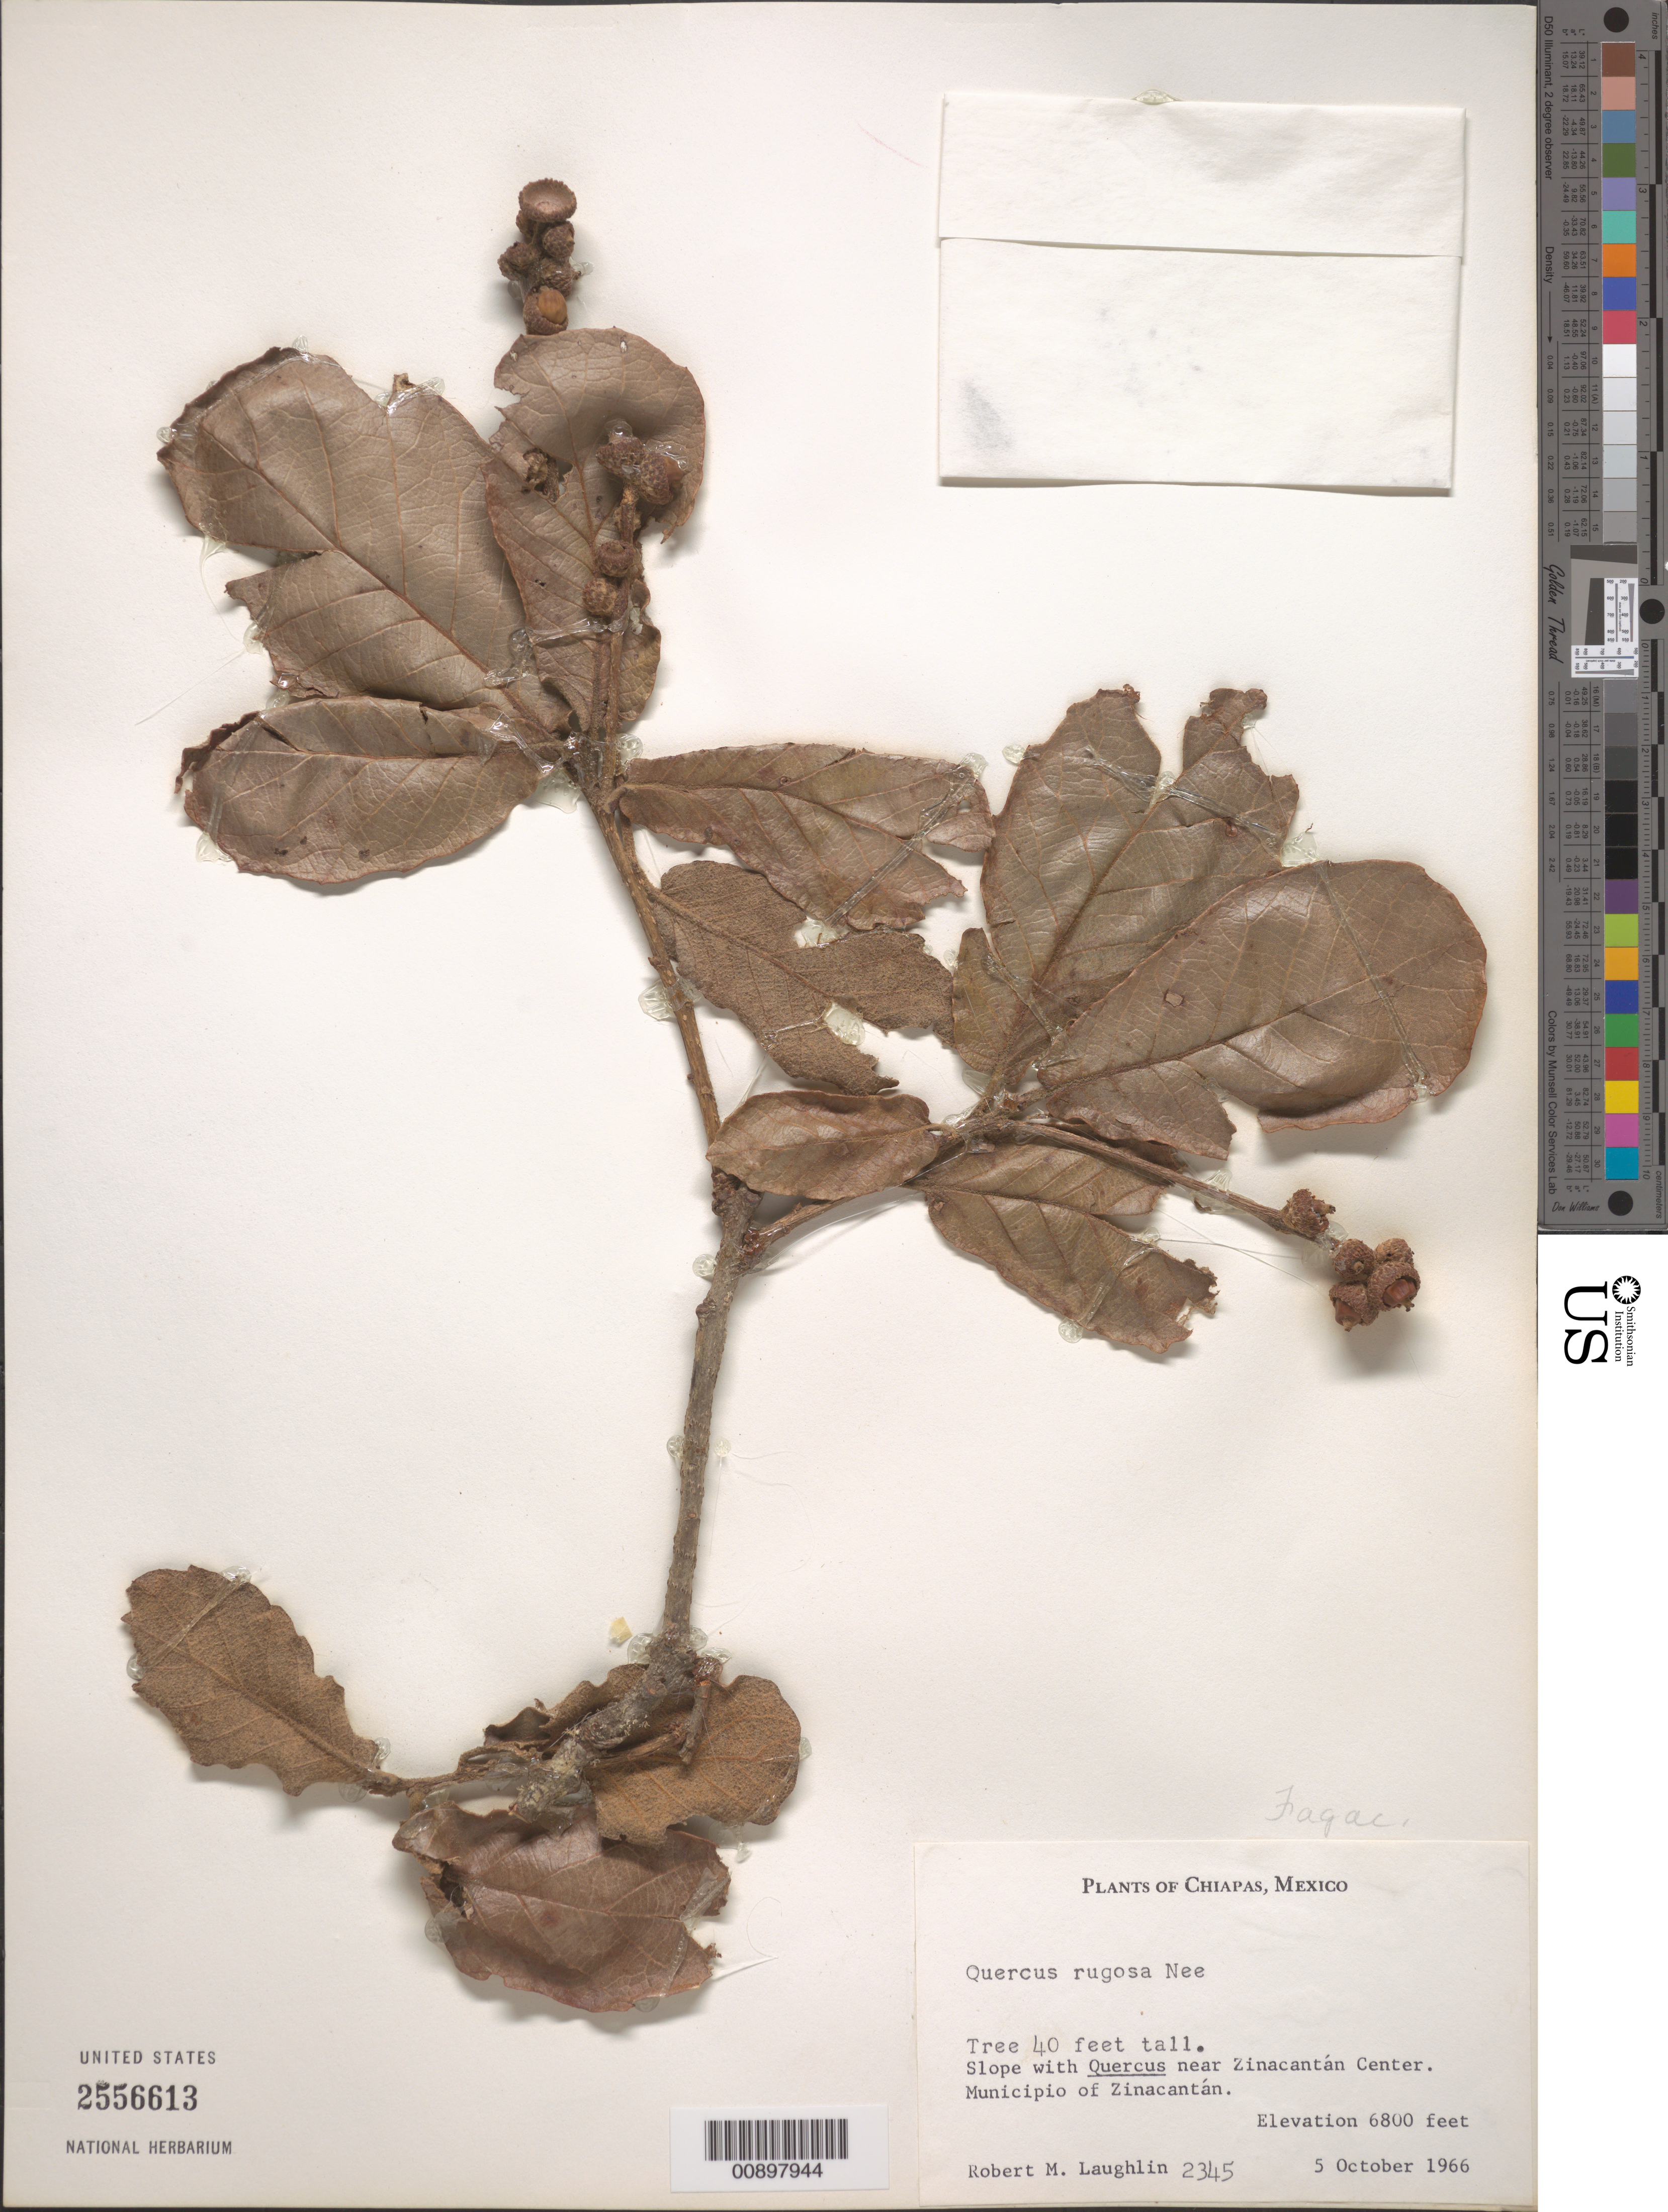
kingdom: Plantae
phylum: Tracheophyta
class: Magnoliopsida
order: Fagales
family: Fagaceae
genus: Quercus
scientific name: Quercus rugosa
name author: Née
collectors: R. M. Laughlin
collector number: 2345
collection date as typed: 05 Oct 1966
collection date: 1966-10-05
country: Mexico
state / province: Chiapas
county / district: Zinacantán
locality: Near Zinacantán Center, Municipio of Zinacantán.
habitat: Slope with Quercus.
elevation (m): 2073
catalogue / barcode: US 2556613